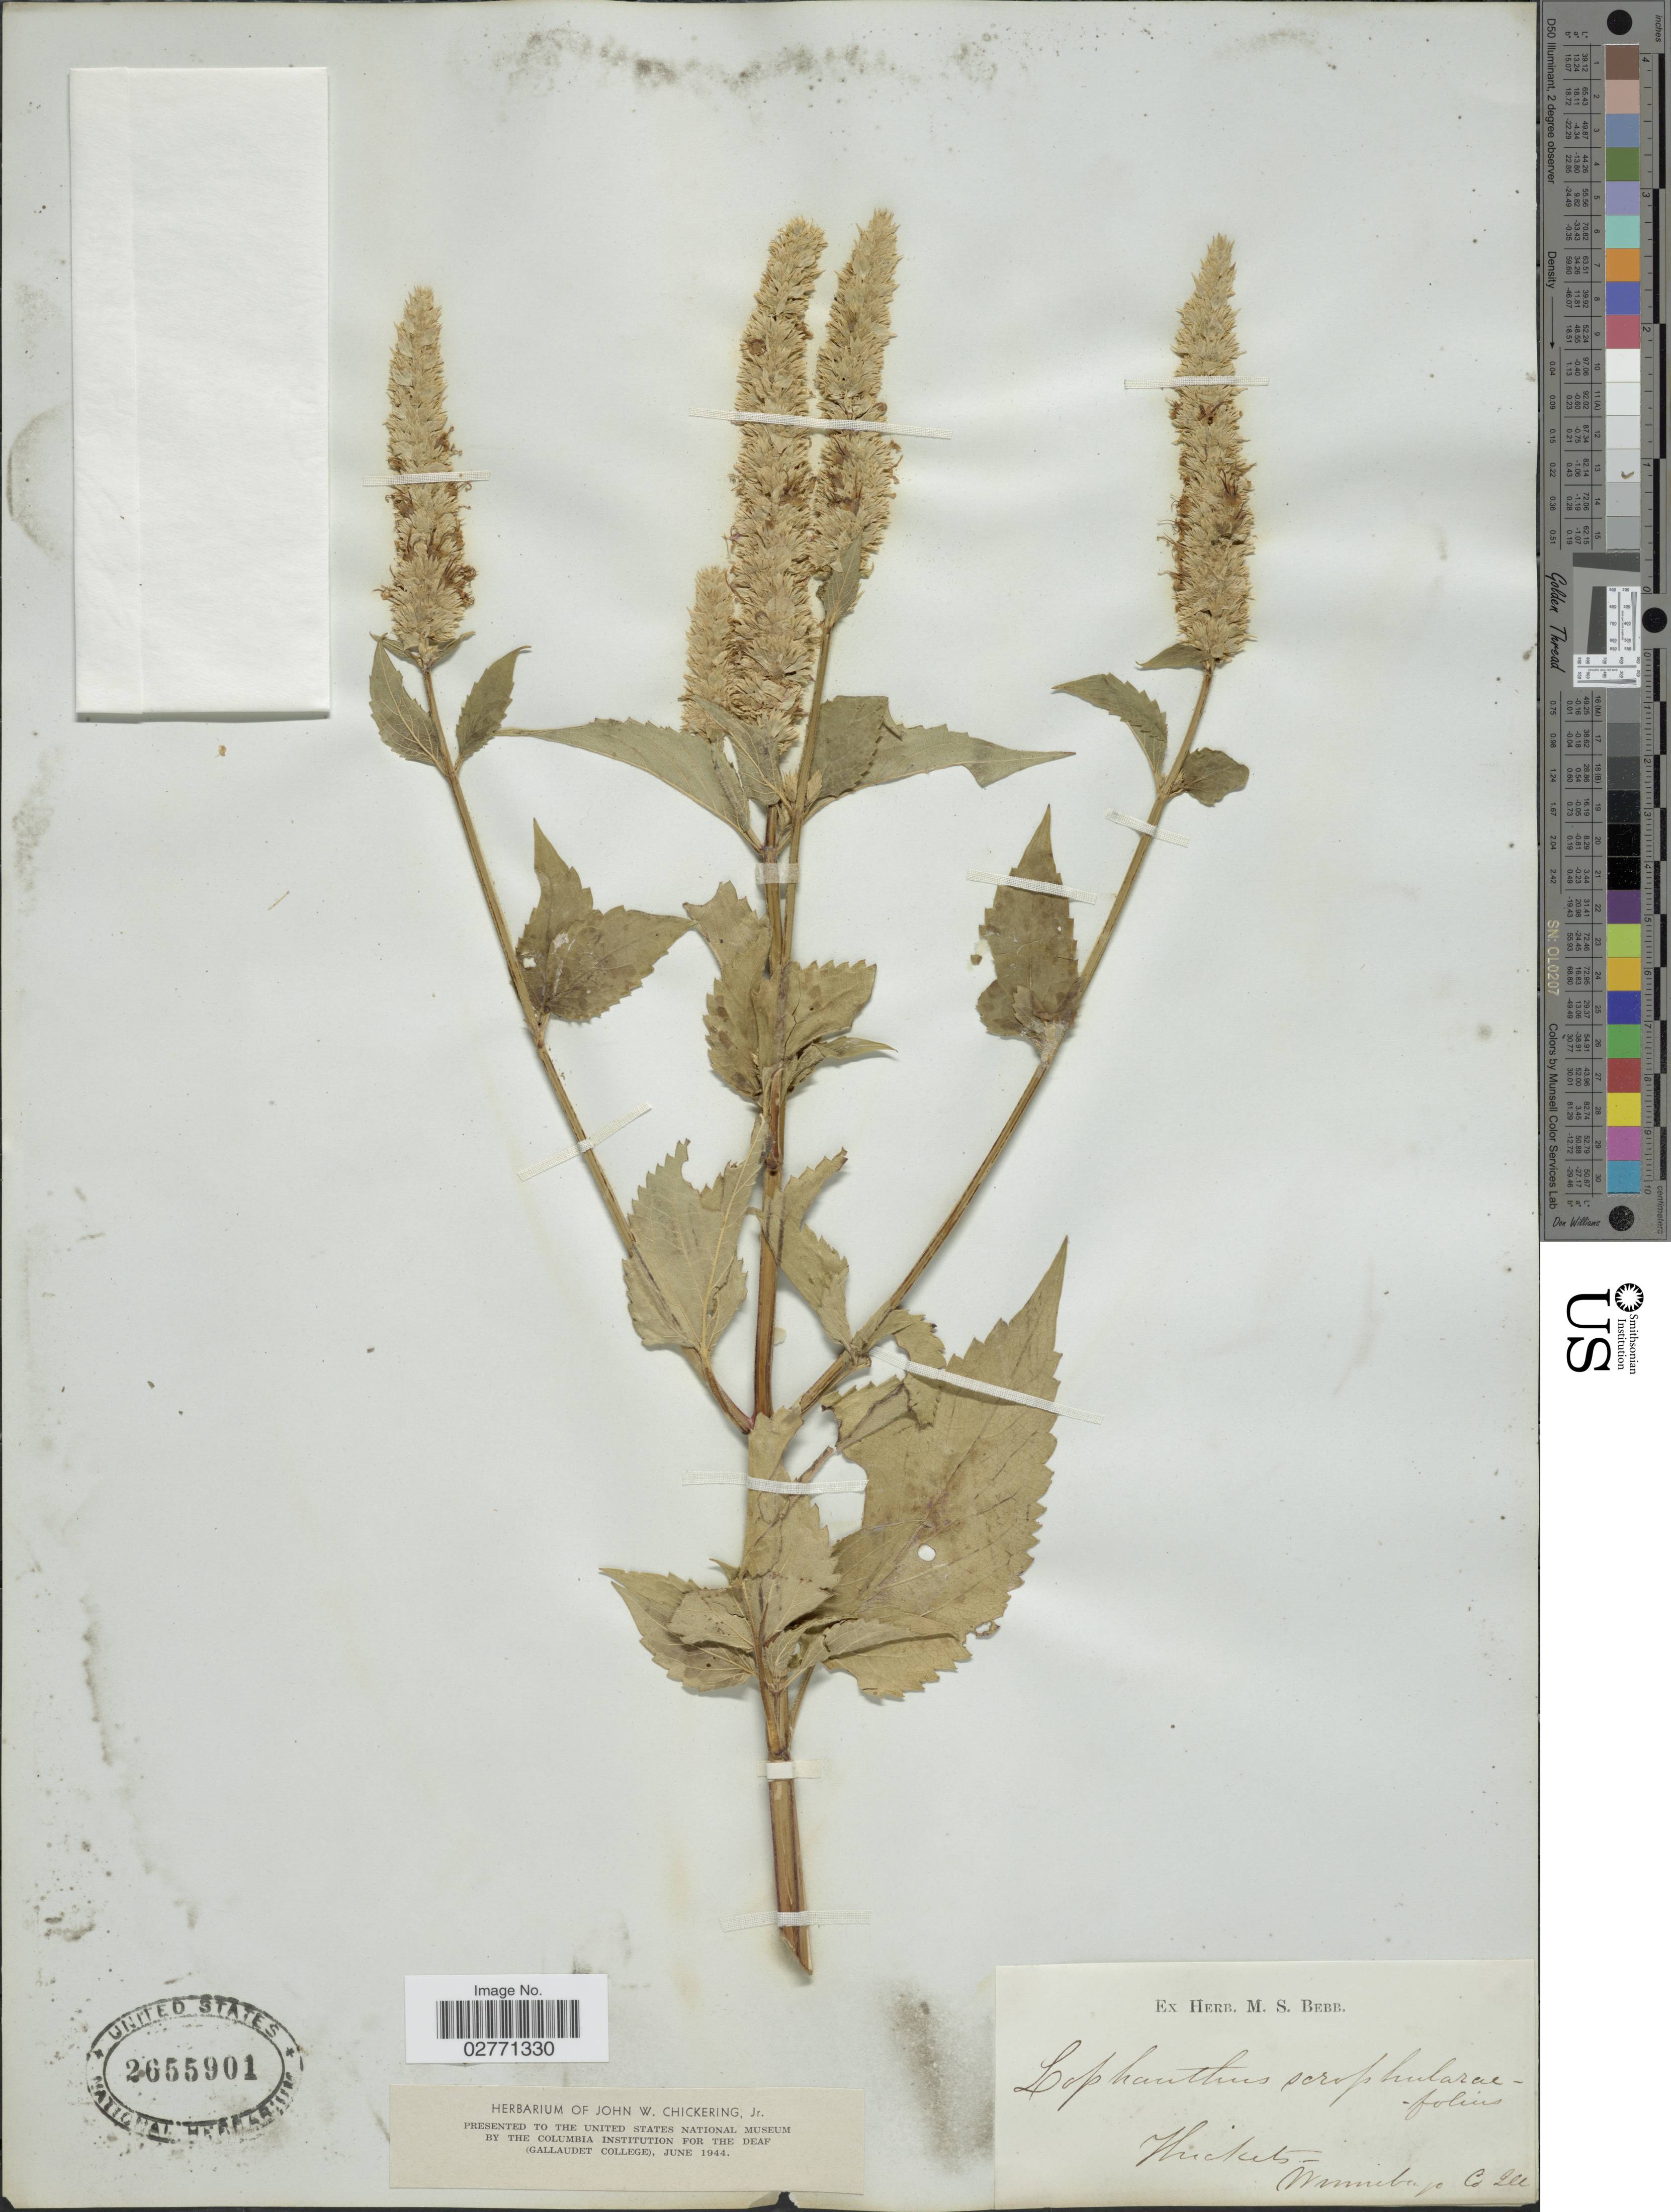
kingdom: Plantae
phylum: Tracheophyta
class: Magnoliopsida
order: Lamiales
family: Lamiaceae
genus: Agastache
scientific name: Agastache scrophulariifolia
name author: (Willd.) Kuntze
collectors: ex Herb. M. S. Bebb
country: United States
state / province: Illinois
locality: Thickets, Winnebago County.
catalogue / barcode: US 2655901